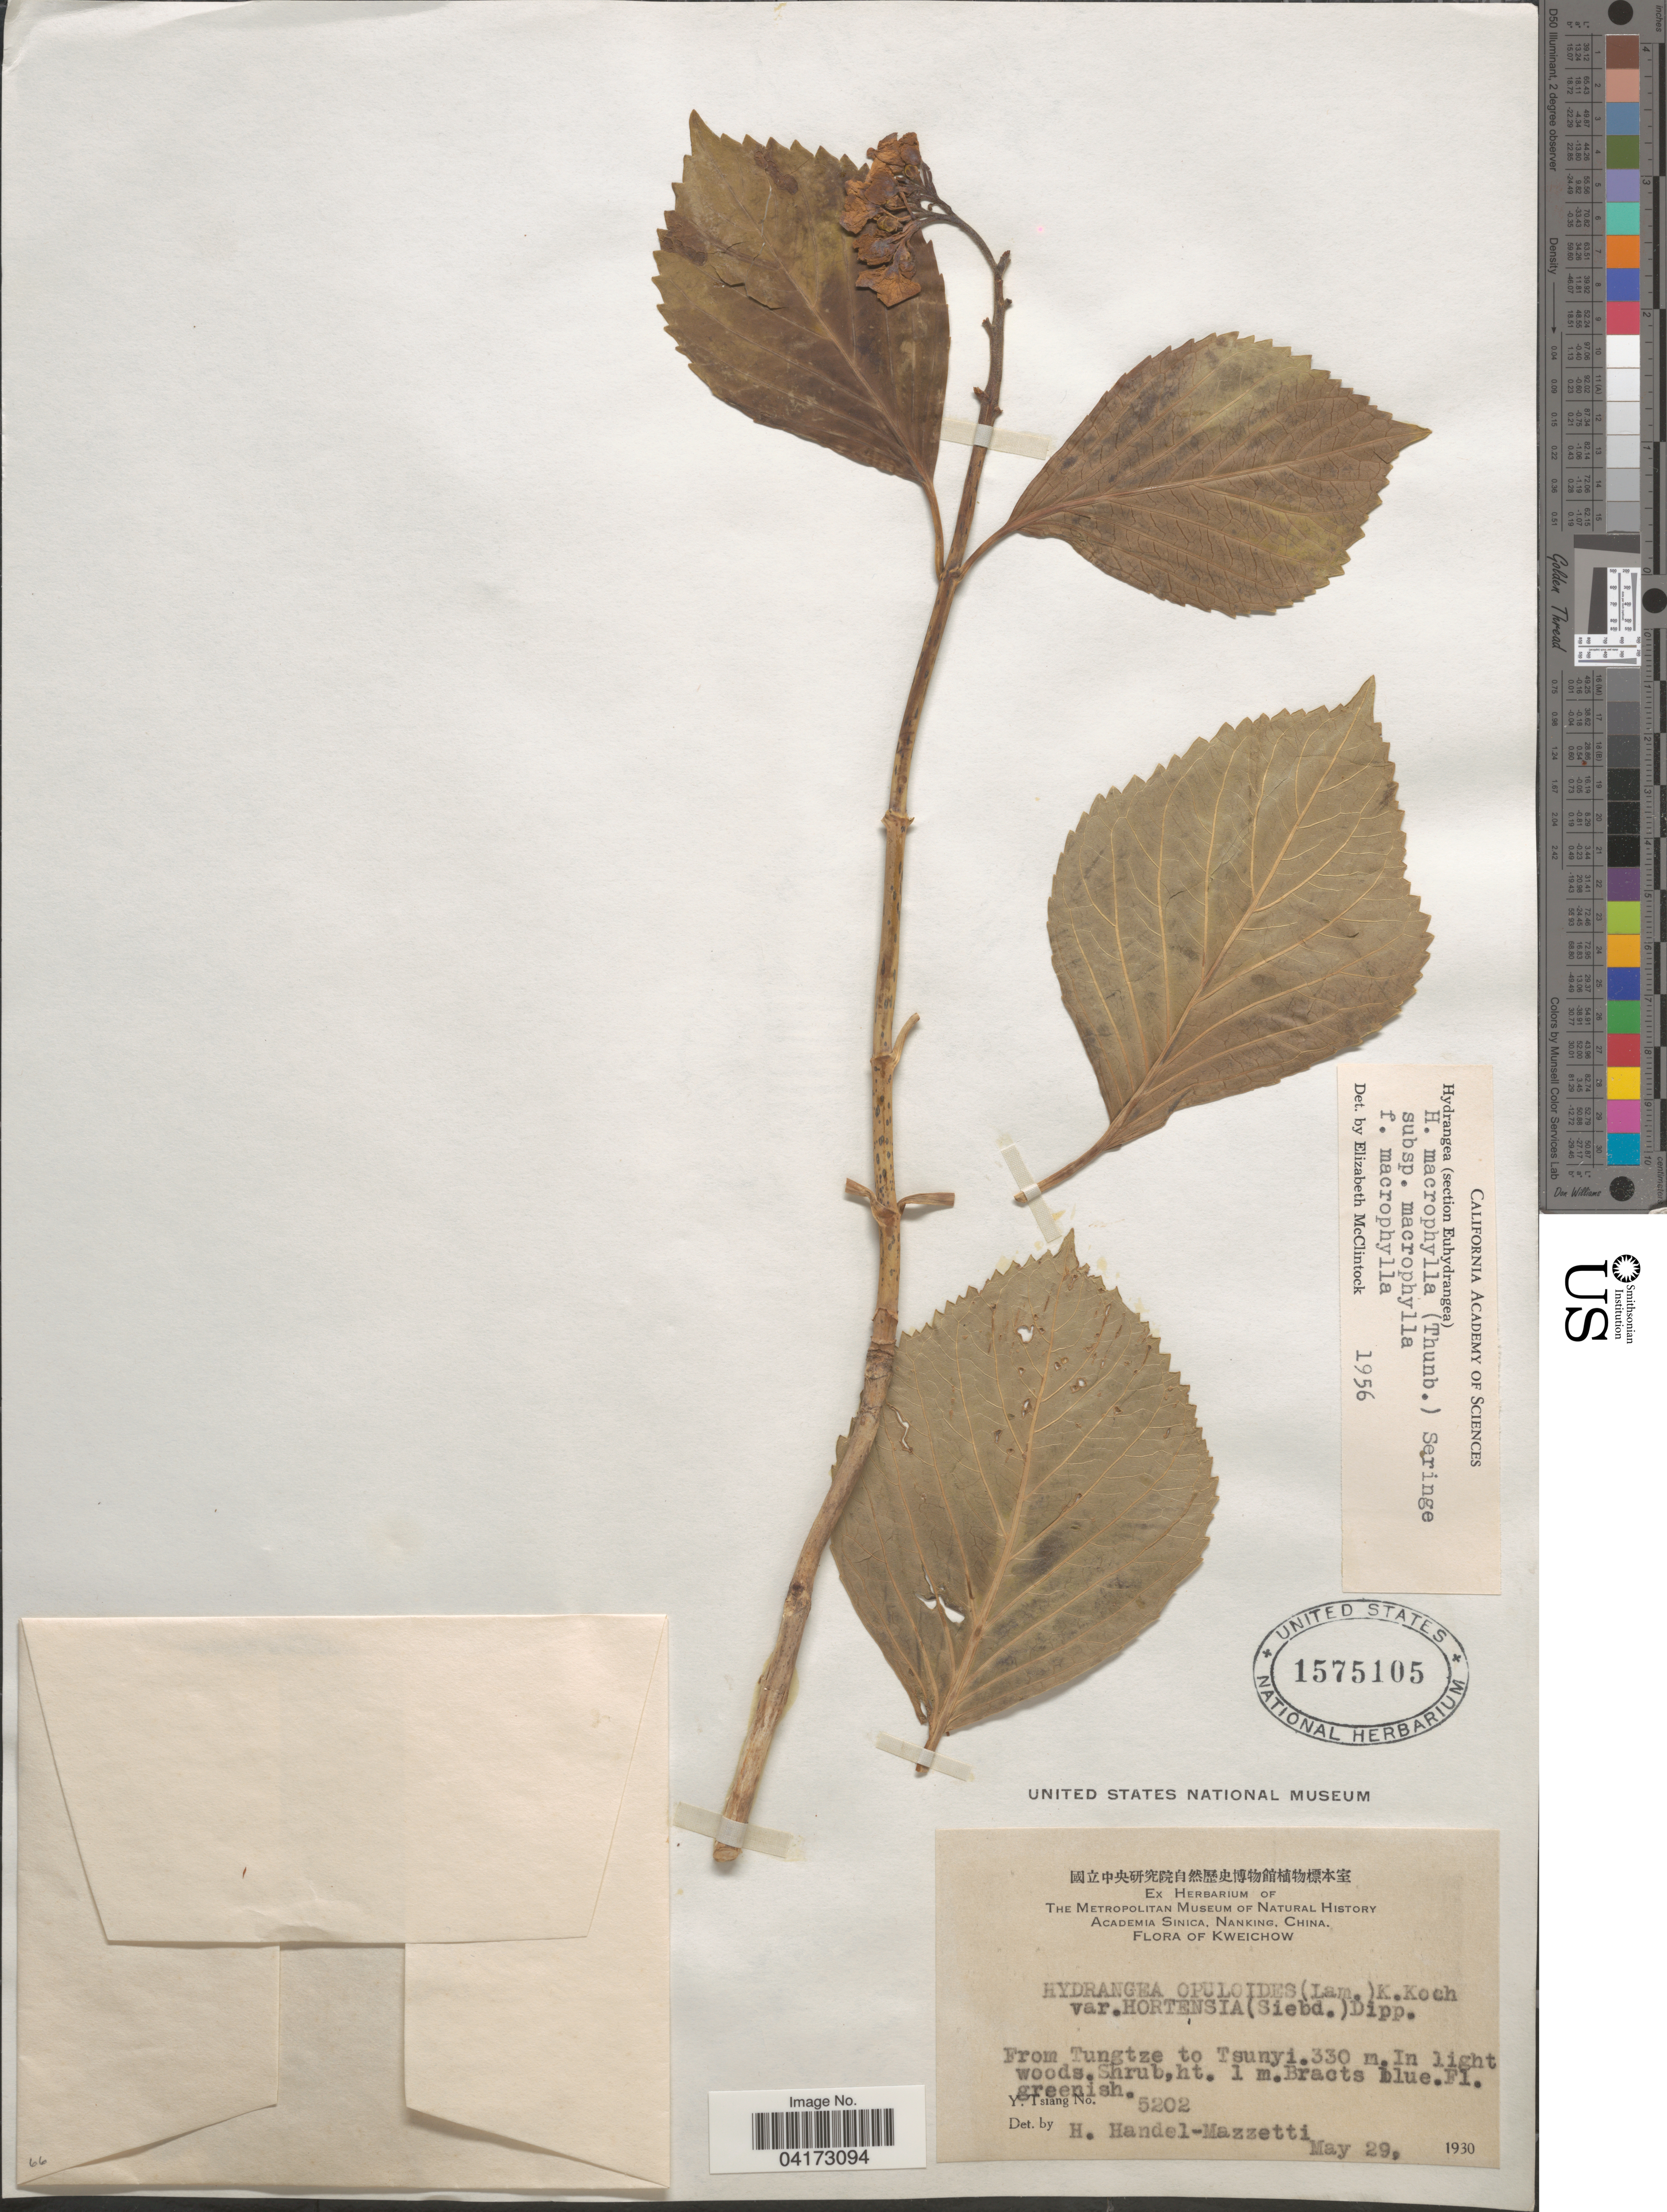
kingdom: Plantae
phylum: Tracheophyta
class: Magnoliopsida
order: Cornales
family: Hydrangeaceae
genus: Hydrangea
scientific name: Hydrangea macrophylla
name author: (Thunb.) Ser.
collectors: Y. Tsiang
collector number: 5202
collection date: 1930-05-29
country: China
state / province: Guizhou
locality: Kweichow. From Tungtze to Tsunyi.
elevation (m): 330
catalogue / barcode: US 1575105